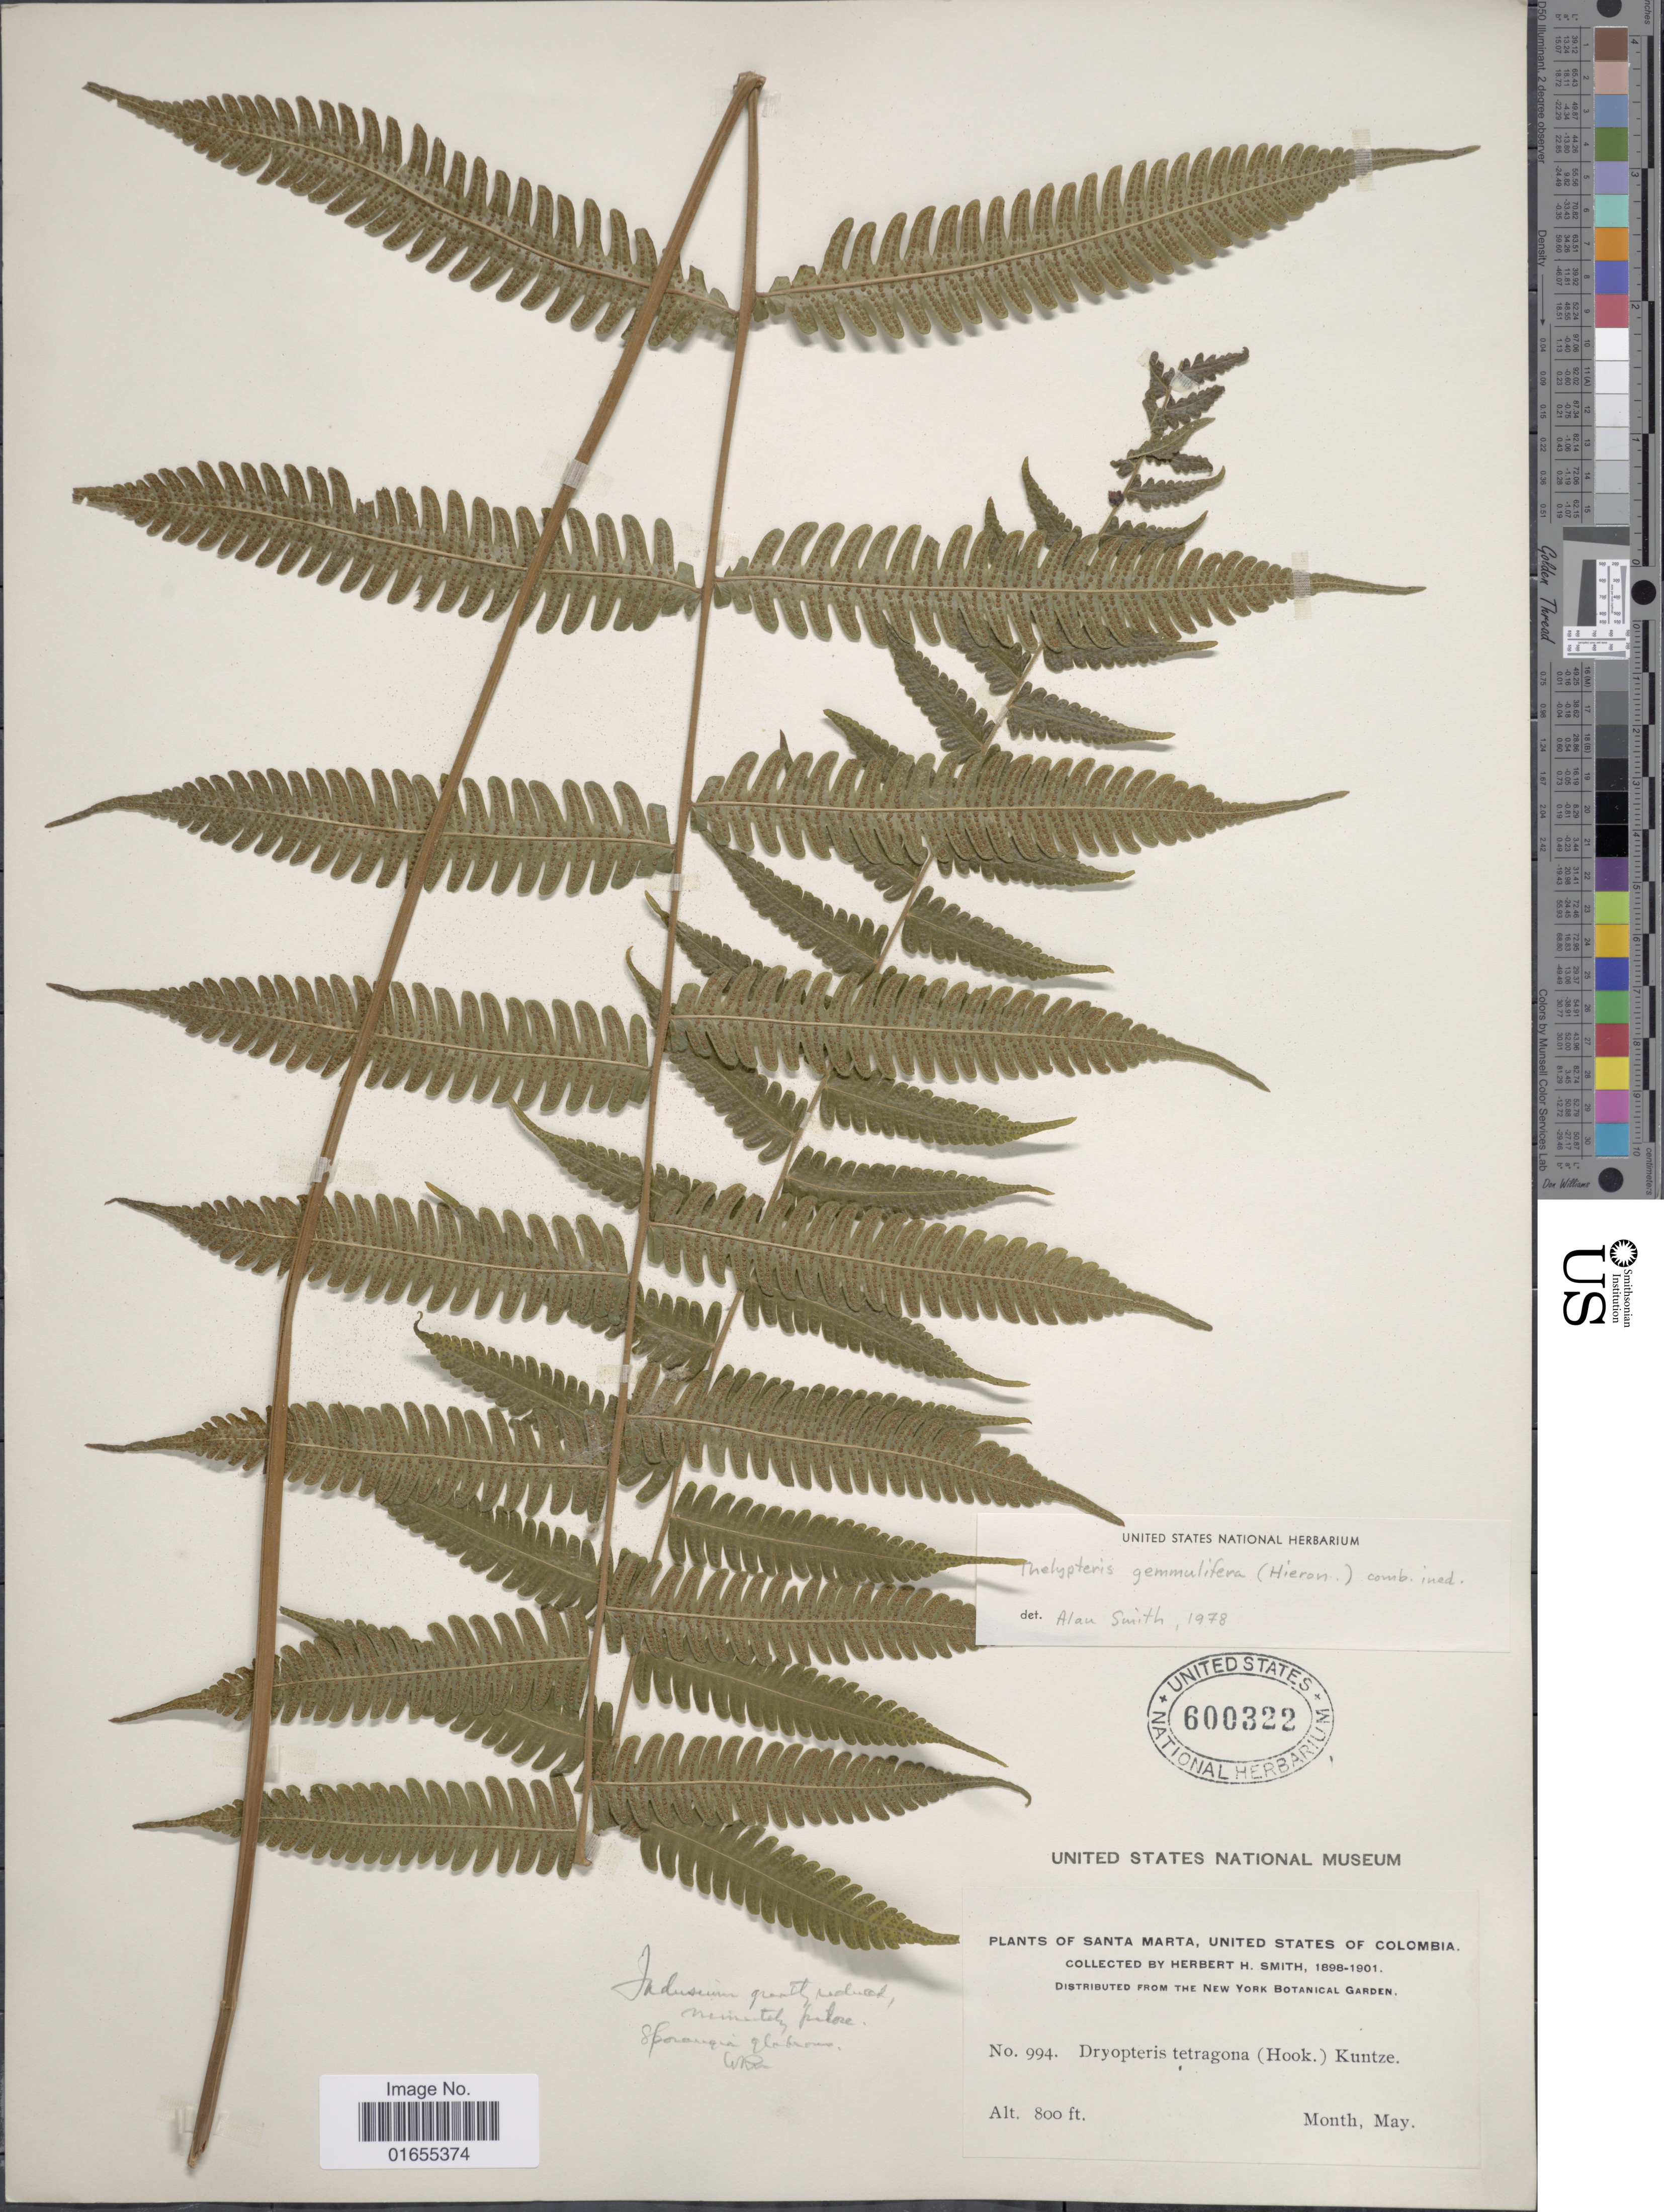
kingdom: Plantae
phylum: Tracheophyta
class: Polypodiopsida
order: Polypodiales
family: Thelypteridaceae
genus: Goniopteris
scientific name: Goniopteris gemmulifera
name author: (Hieron.) A.R. Sm. & D. Löve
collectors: Herbert H. Smith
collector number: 994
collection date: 1898-05/1901-05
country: Colombia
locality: Santa Marta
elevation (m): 244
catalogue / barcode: US 600322